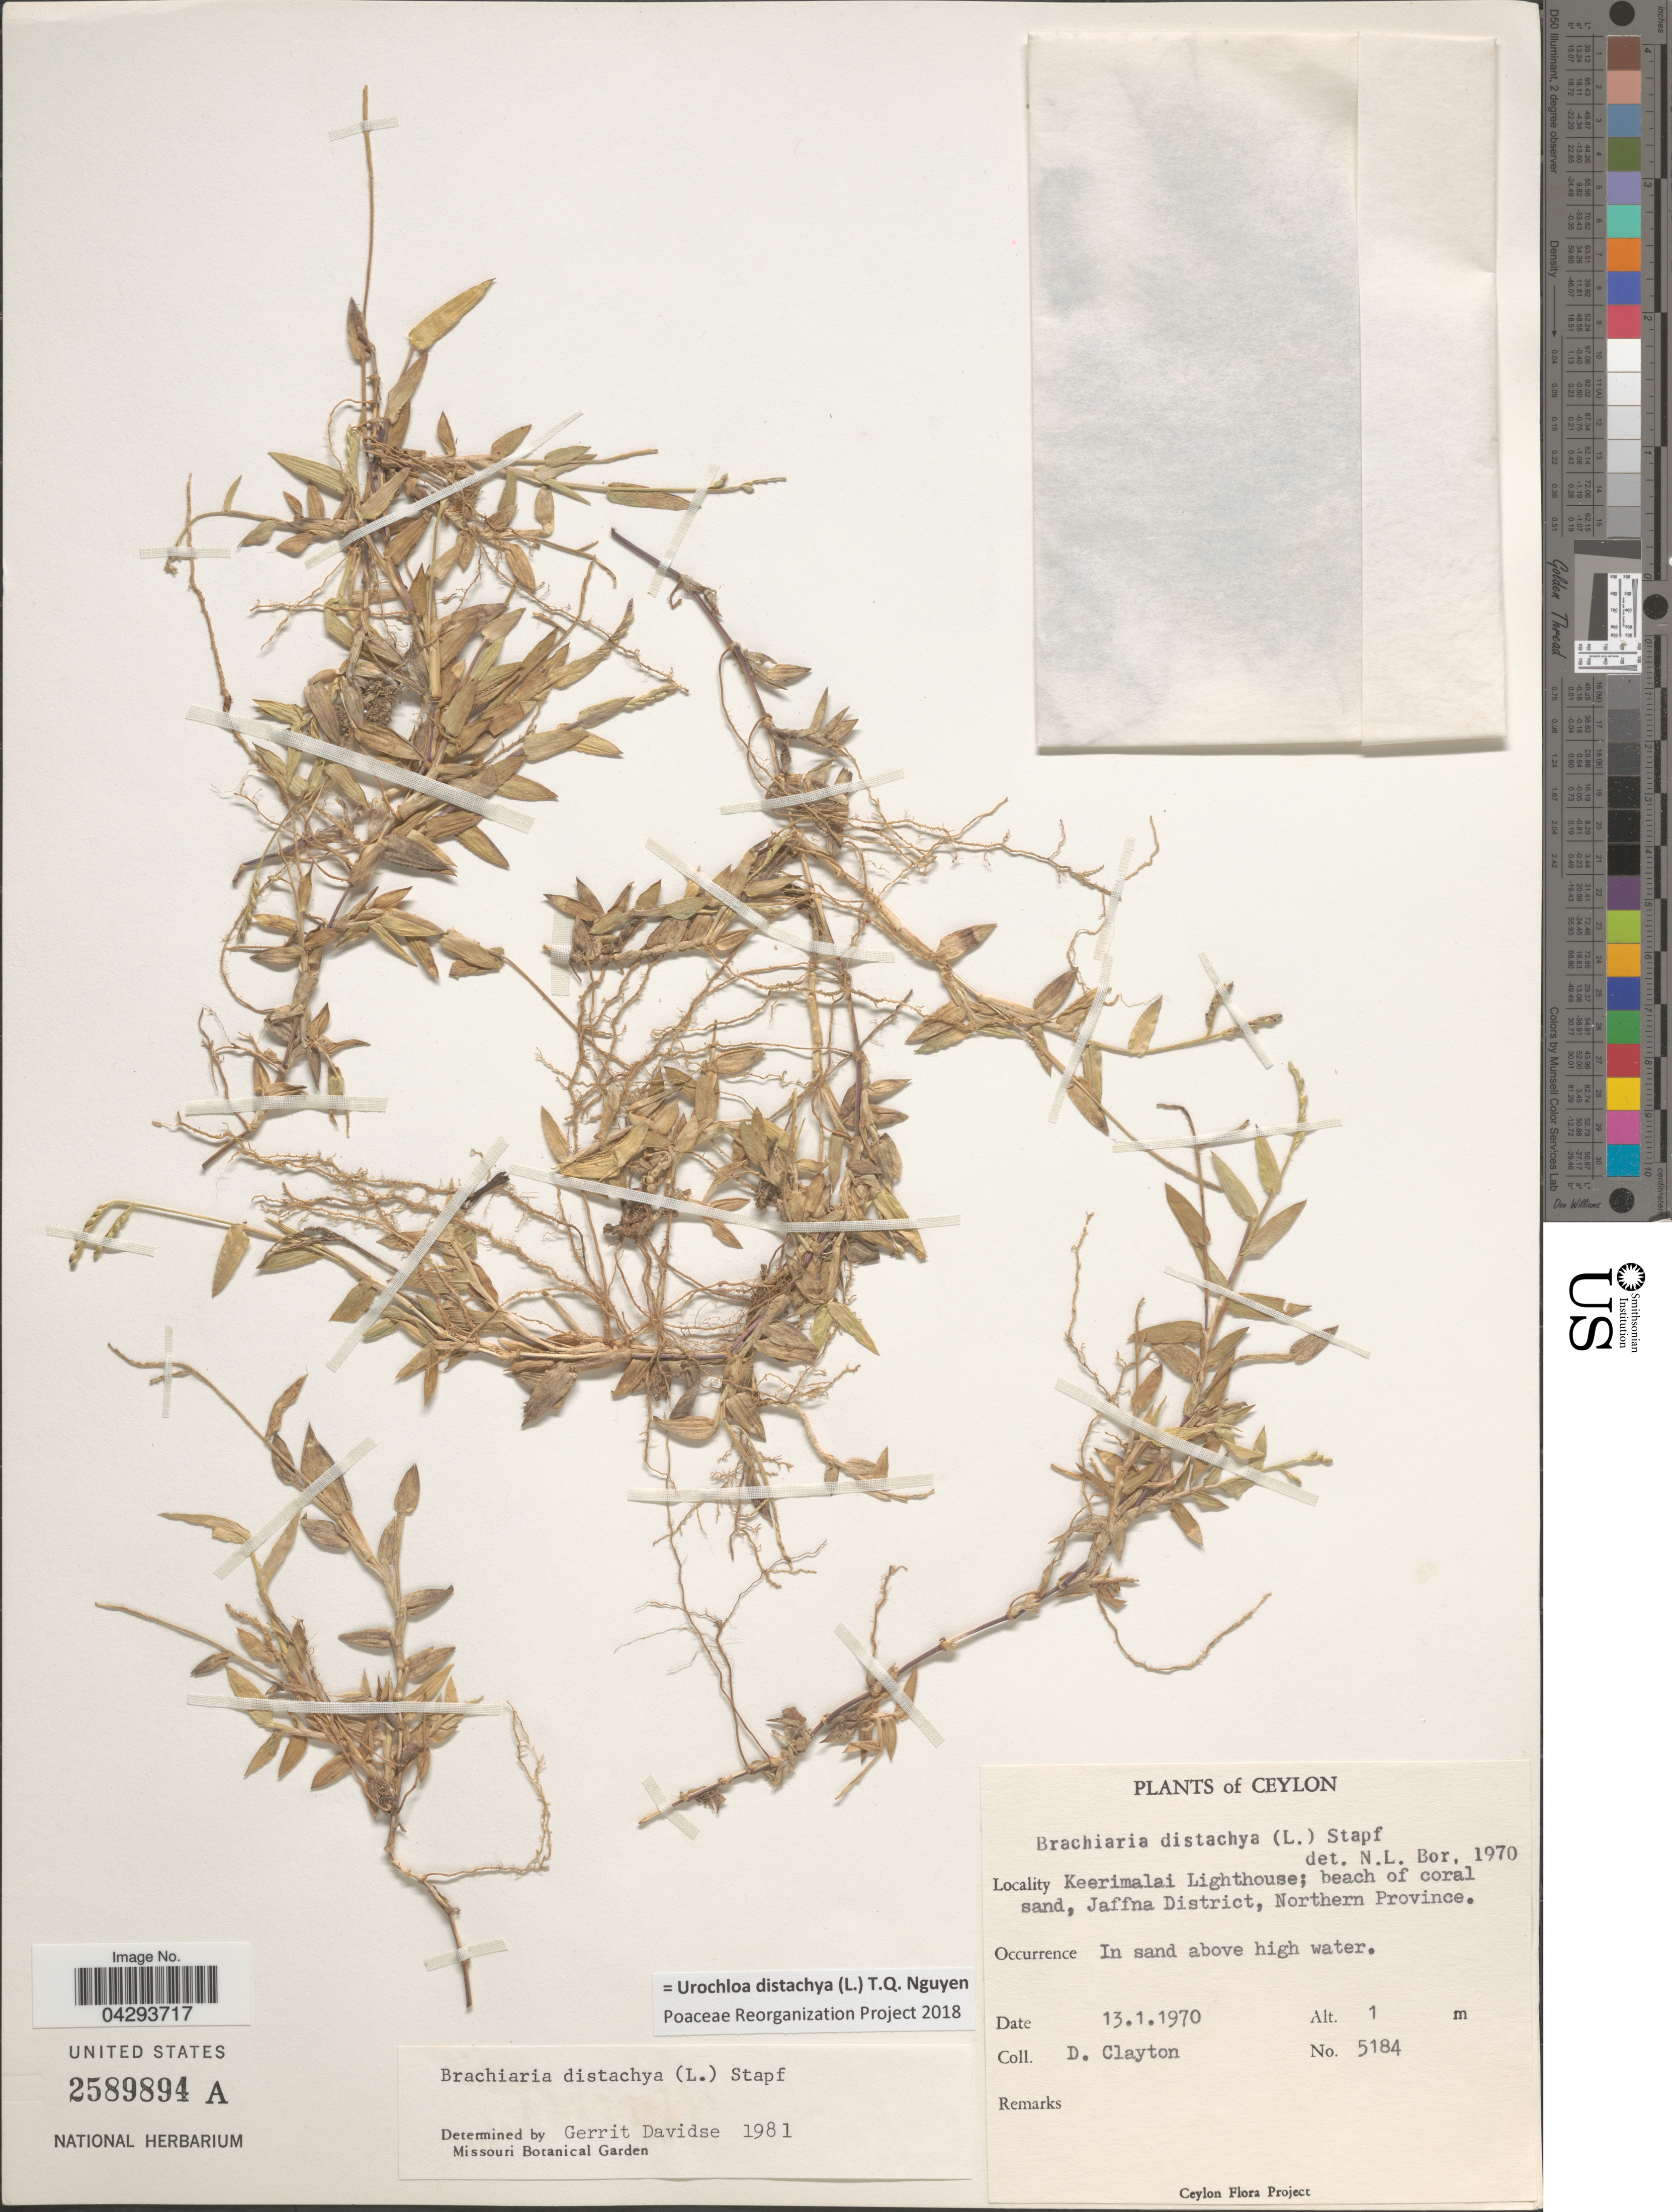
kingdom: Plantae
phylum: Tracheophyta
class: Liliopsida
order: Poales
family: Poaceae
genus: Urochloa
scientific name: Urochloa distachya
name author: (L.) T.Q. Nguyen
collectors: D. Clayton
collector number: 5184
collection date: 1970-01-13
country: Sri Lanka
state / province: Northern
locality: Ceylon. Keerimalai Lighthouse; beach of coral sand, Jaffna District.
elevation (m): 1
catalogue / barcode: US 2589894A